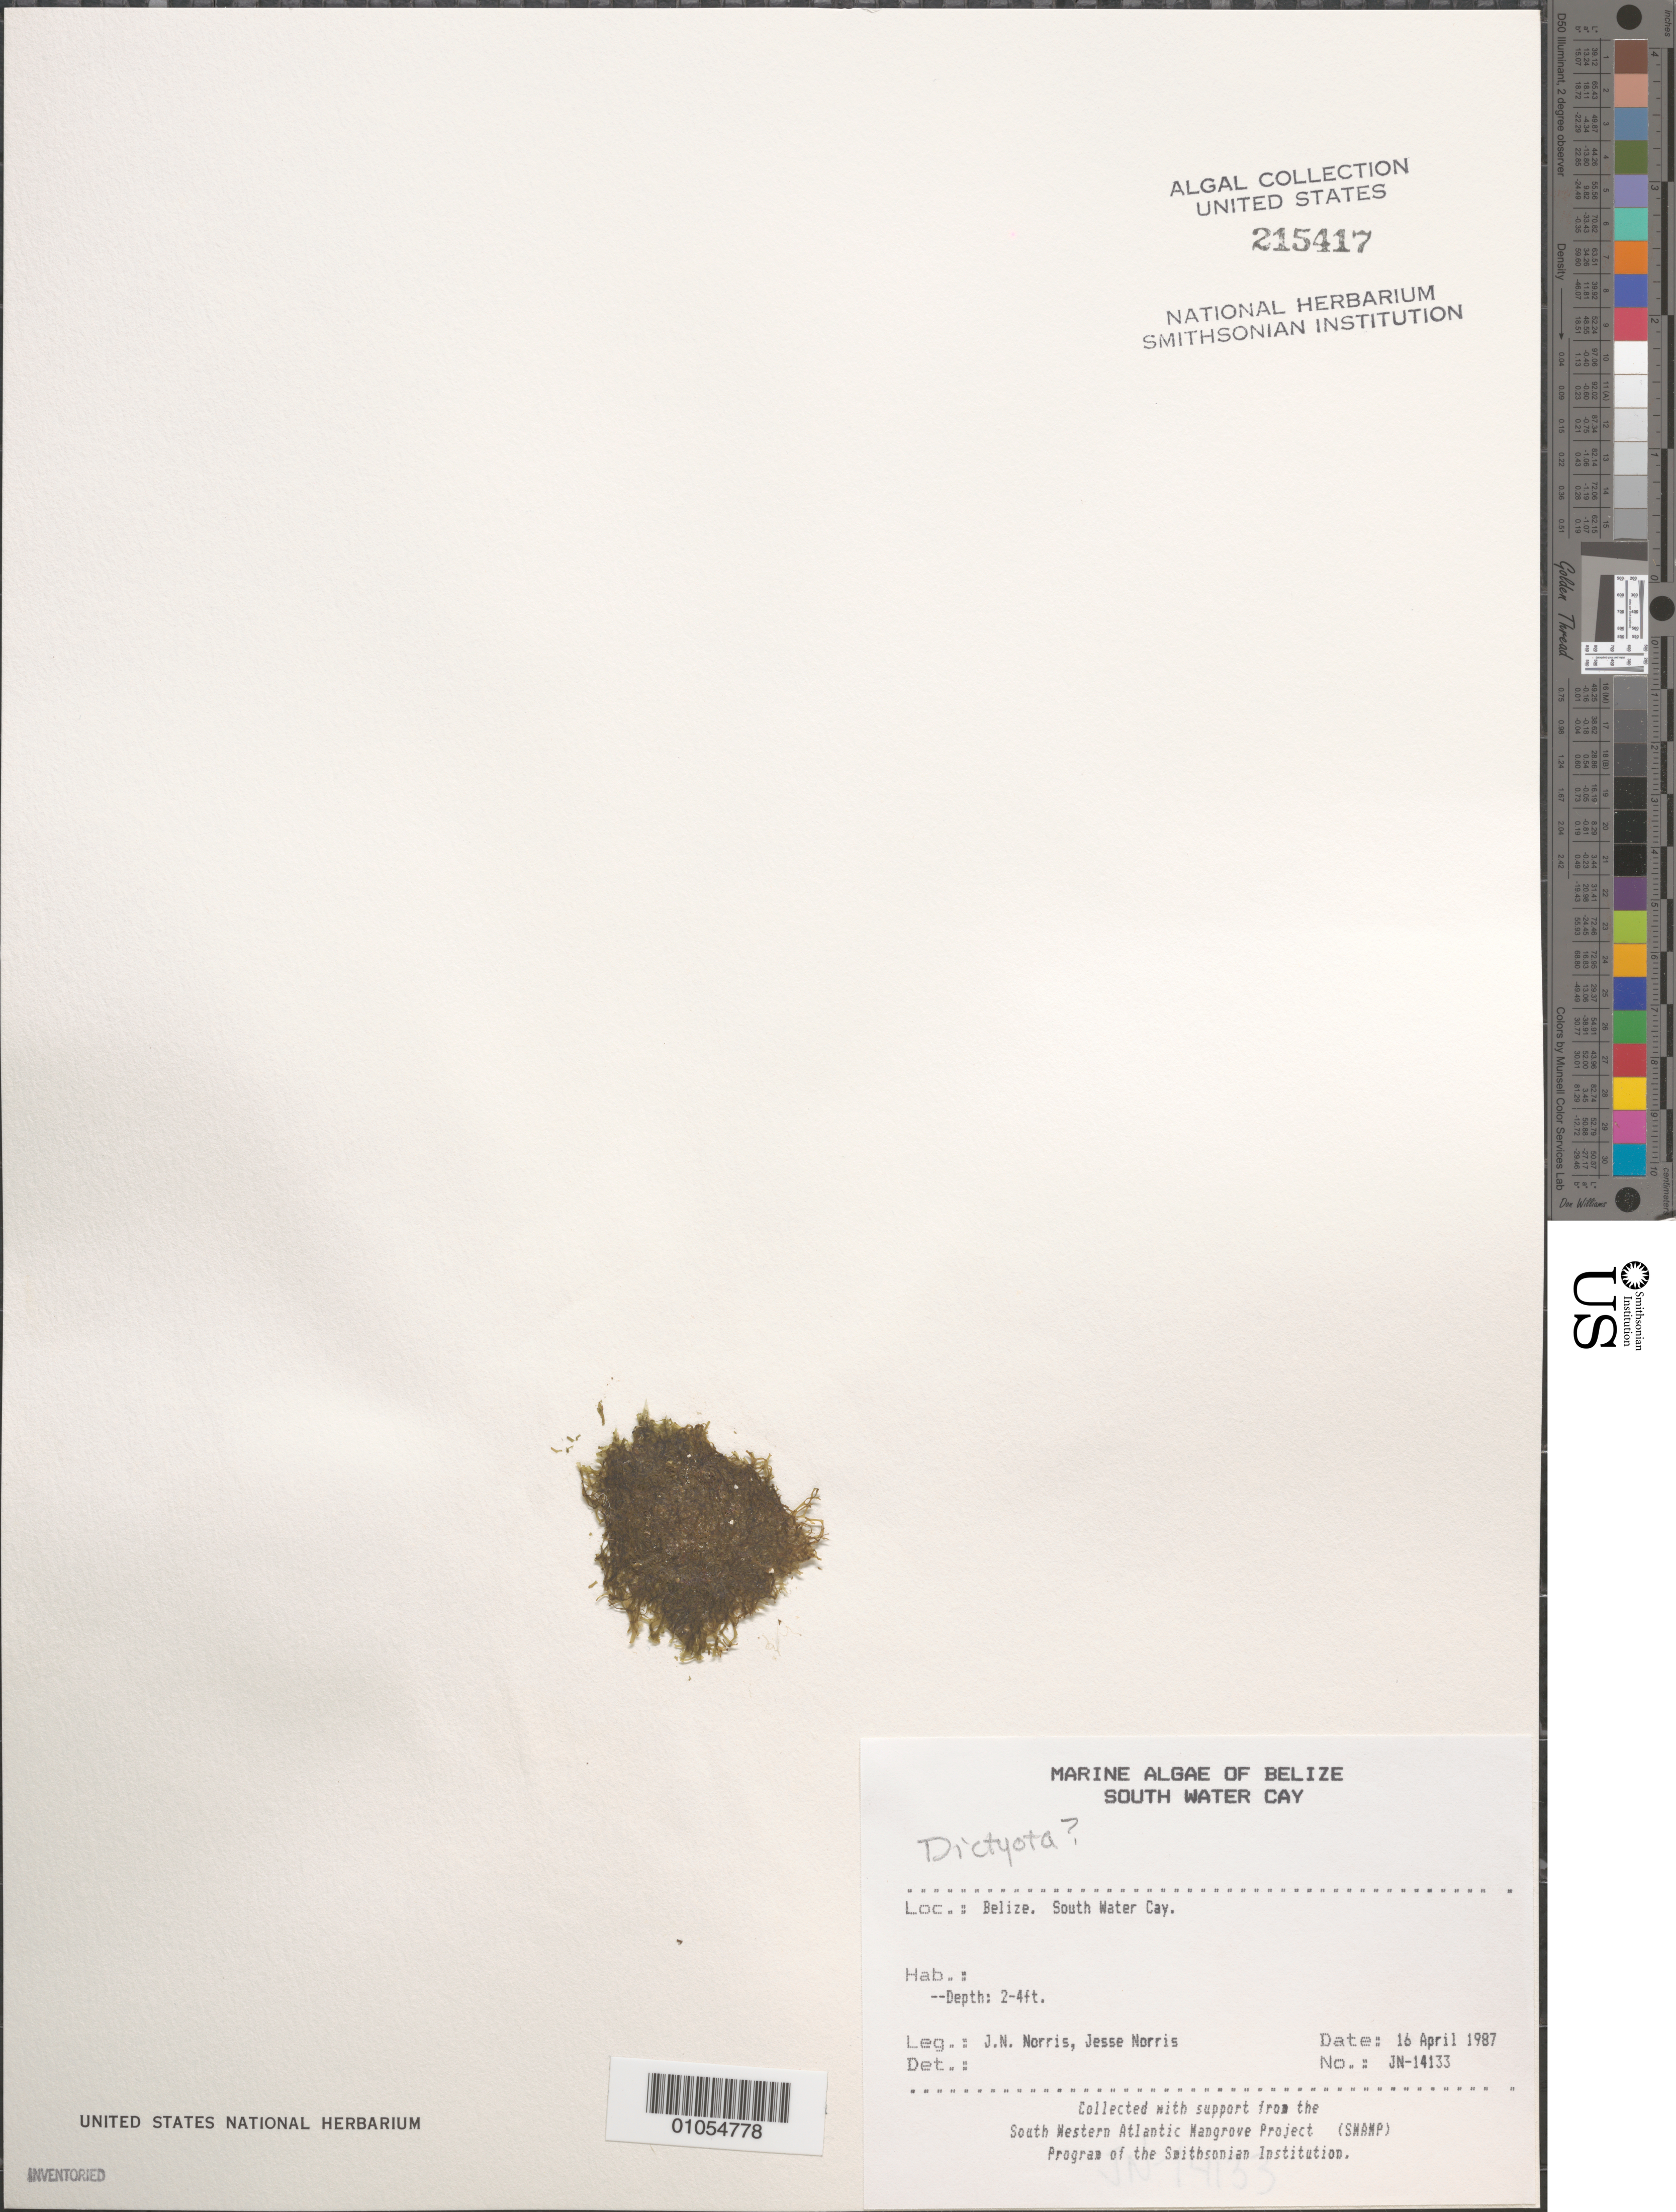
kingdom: Chromista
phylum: Ochrophyta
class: Phaeophyceae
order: Dictyotales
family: Dictyotaceae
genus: Dictyota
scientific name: Dictyota sp.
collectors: J. N. Norris & J. A. Norris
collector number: JN-14133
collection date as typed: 16 Apr 1987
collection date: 1987-04-16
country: Belize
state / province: Stann Creek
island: South Water Cay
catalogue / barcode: US 215417